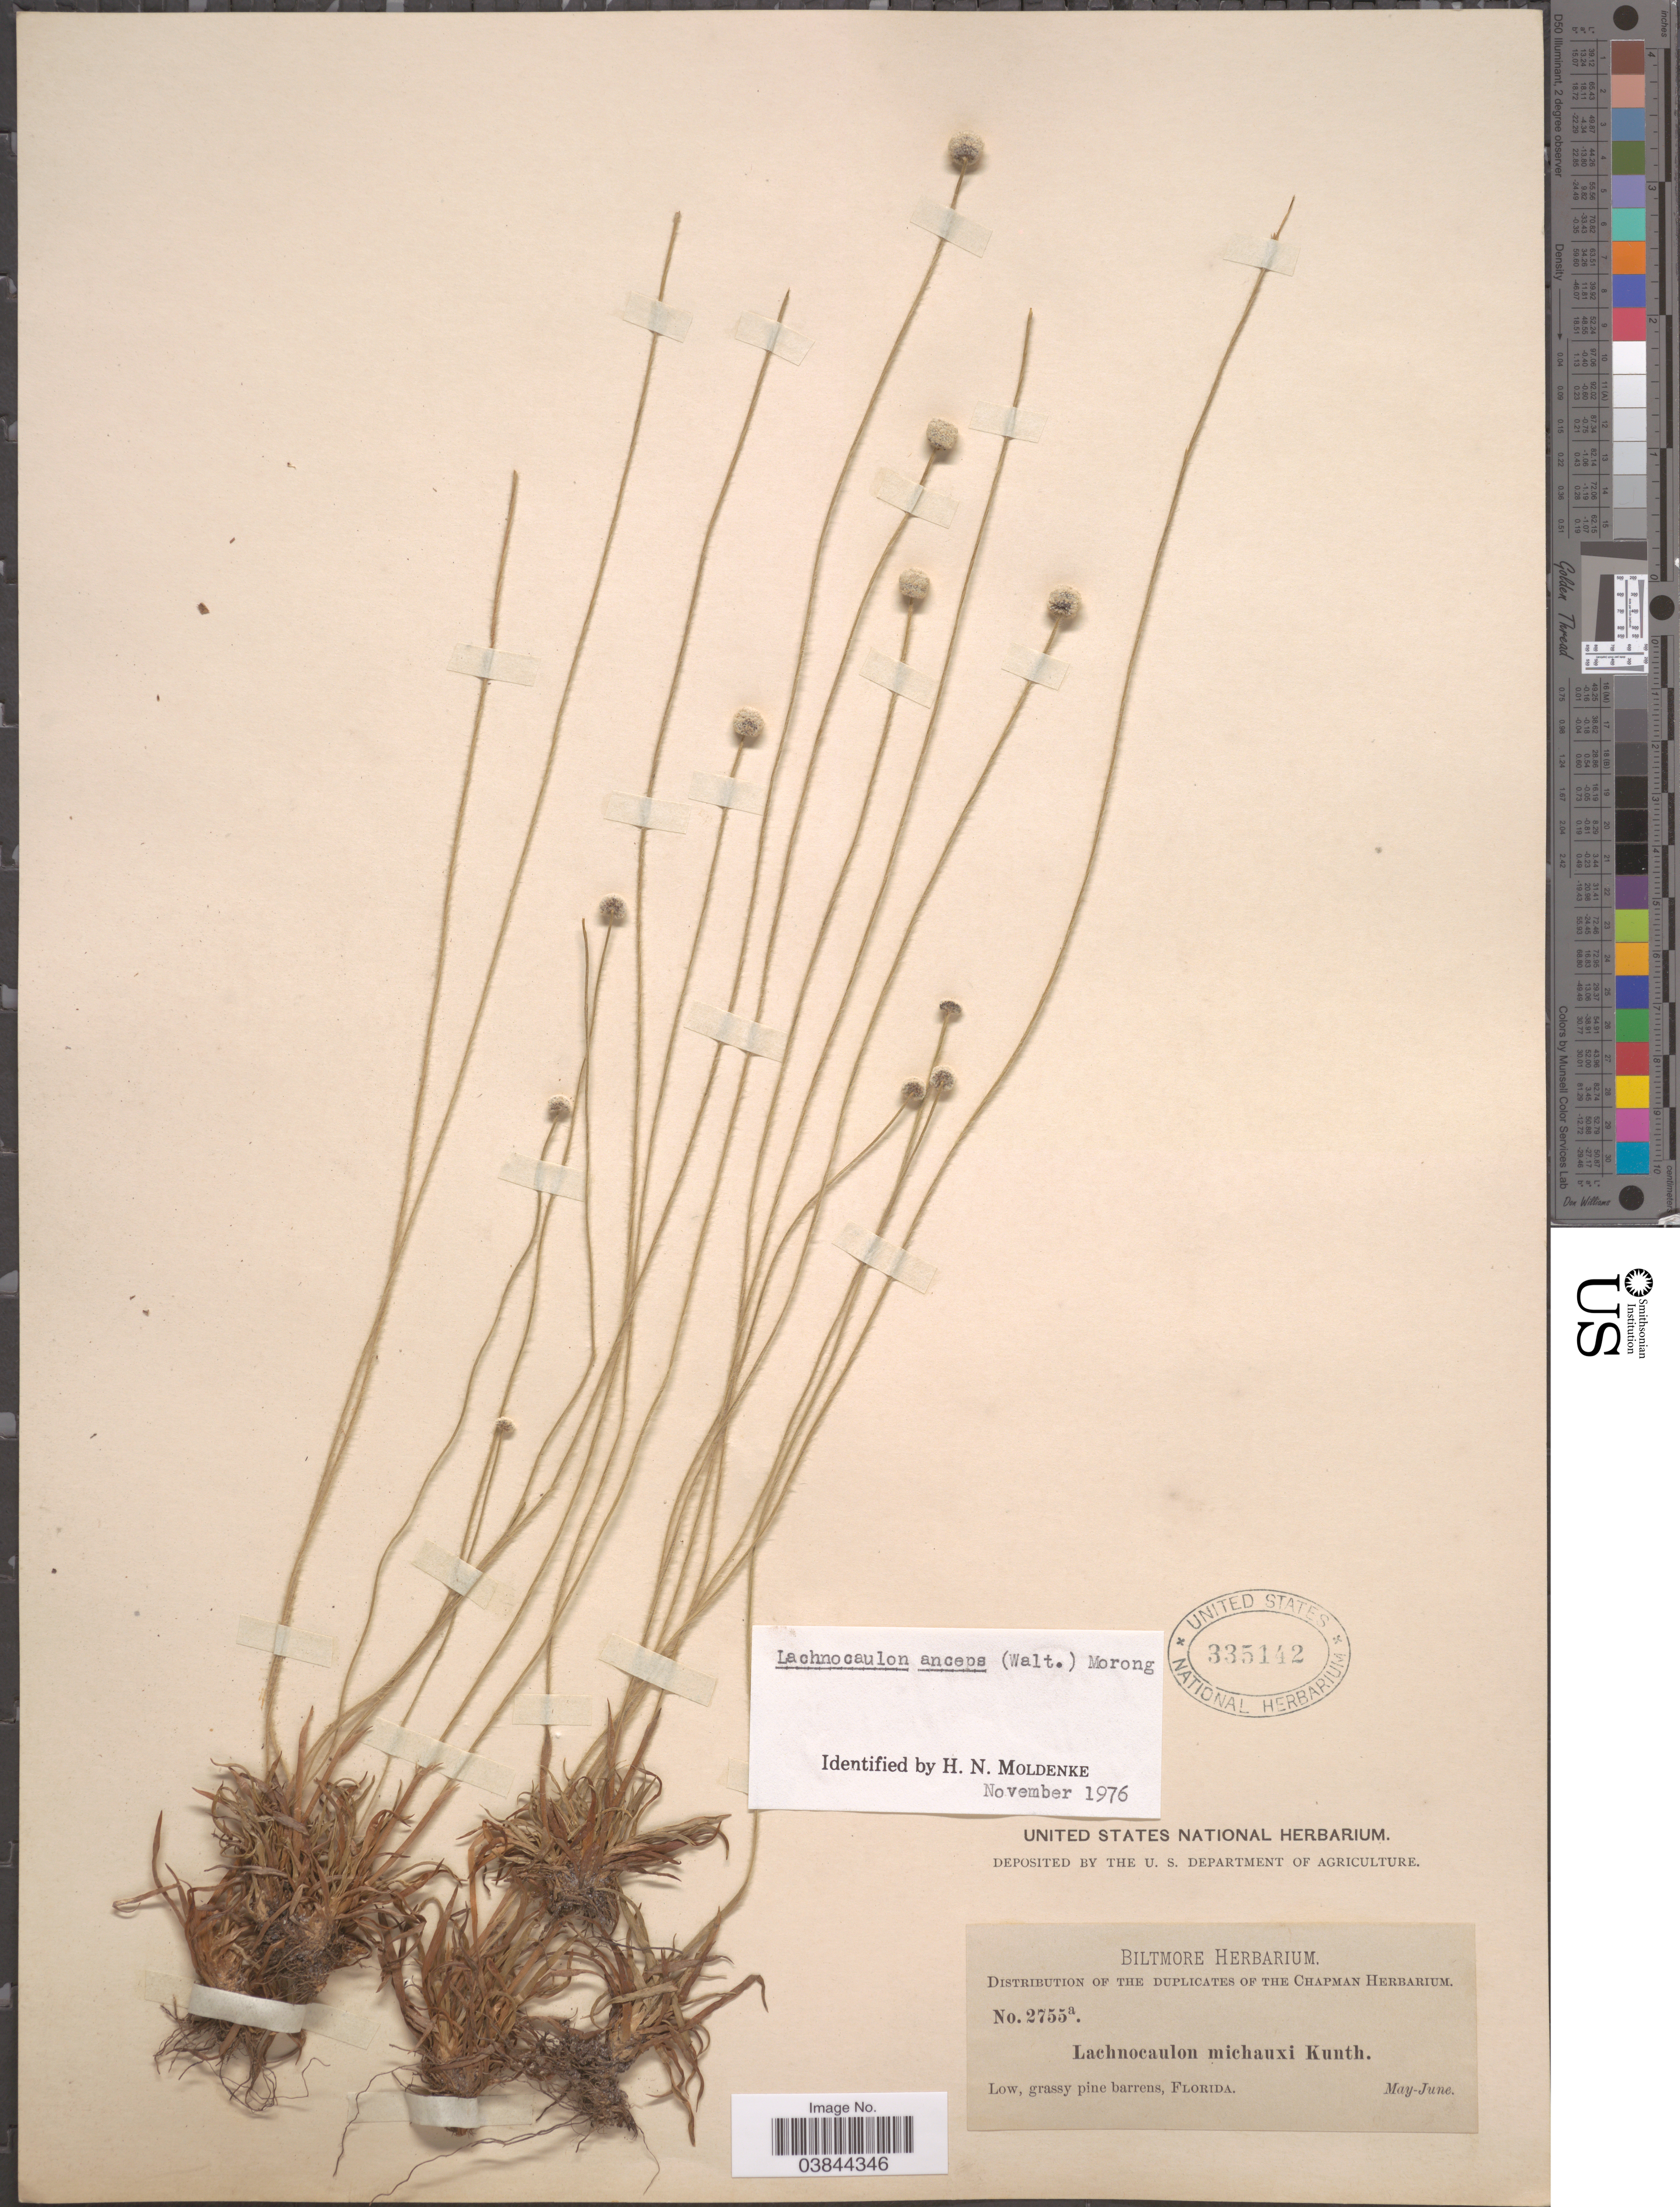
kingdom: Plantae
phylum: Tracheophyta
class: Liliopsida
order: Poales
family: Eriocaulaceae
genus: Lachnocaulon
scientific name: Lachnocaulon anceps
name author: (Walter) Morong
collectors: ex herb. Biltmore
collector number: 2755a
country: United States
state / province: Florida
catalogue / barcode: US 335142